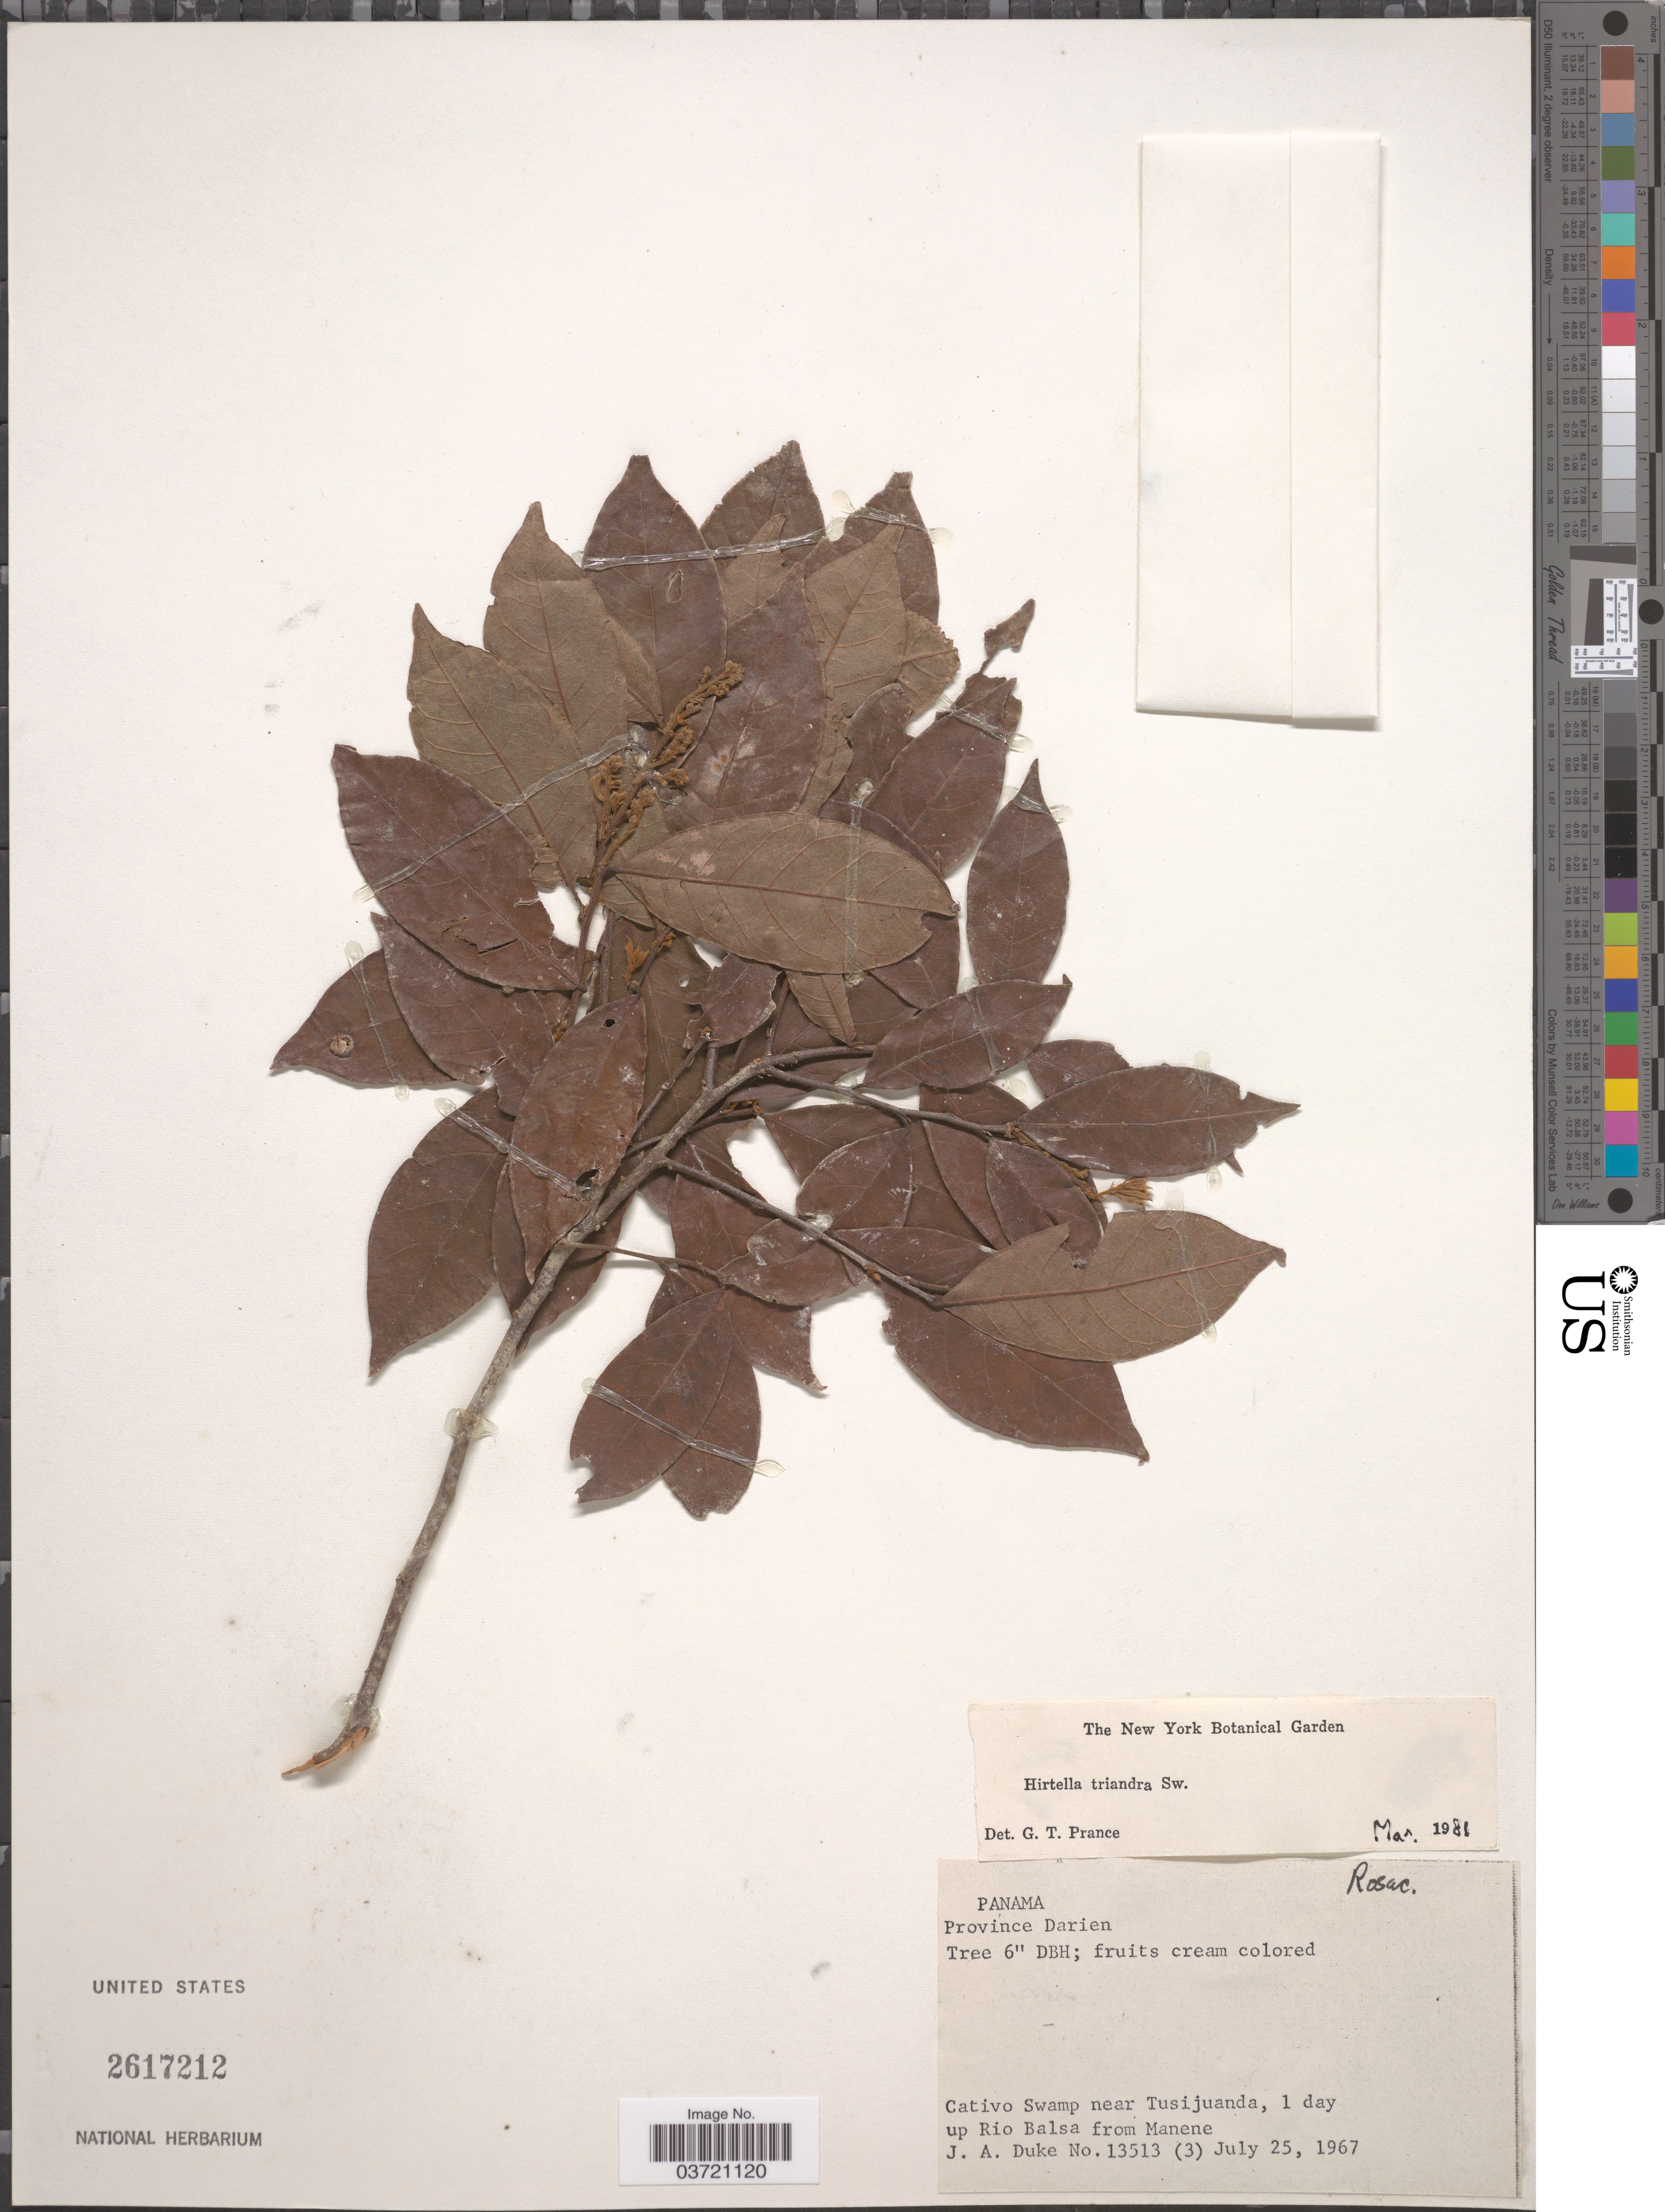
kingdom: Plantae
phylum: Tracheophyta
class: Magnoliopsida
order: Malpighiales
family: Chrysobalanaceae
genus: Hirtella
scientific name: Hirtella triandra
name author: Sw.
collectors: J. A. Duke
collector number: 13513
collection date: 1967-07-25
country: Panama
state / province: Darien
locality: Cativo Swamp near Tusijuanda, 1 day up Rio Balsa from Manene.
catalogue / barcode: US 2617212